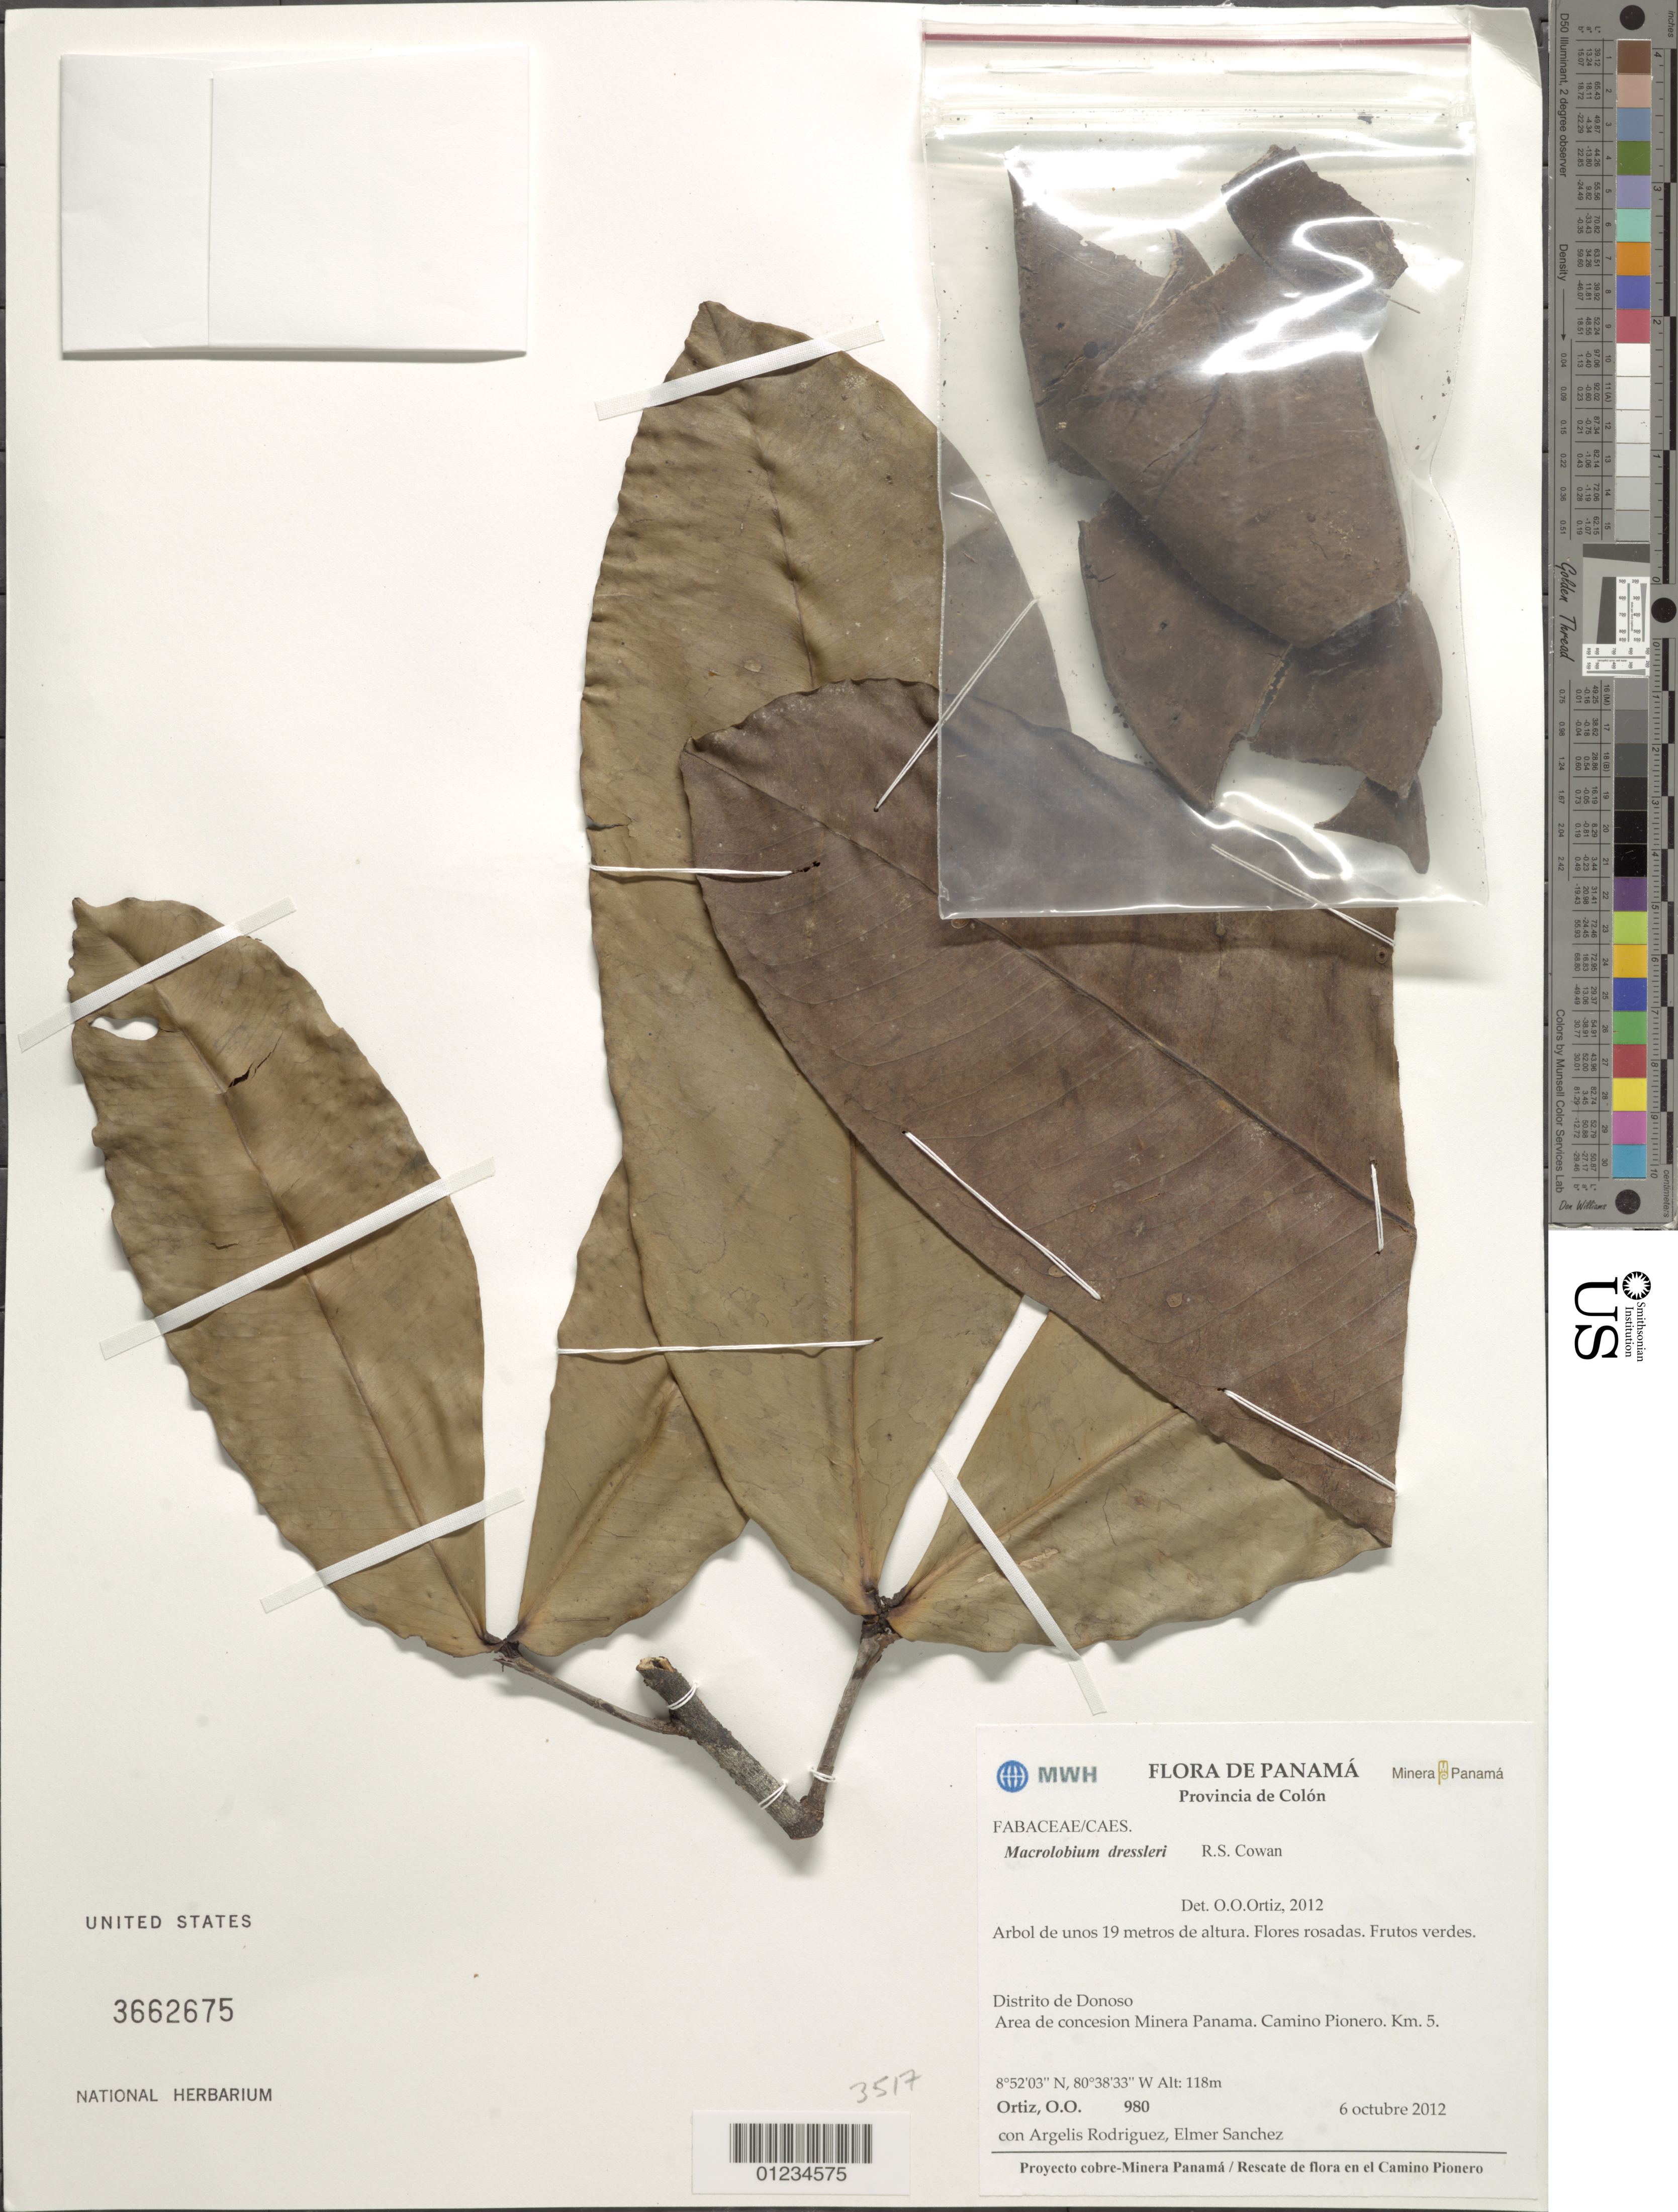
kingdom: Plantae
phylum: Tracheophyta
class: Magnoliopsida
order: Fabales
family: Fabaceae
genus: Macrolobium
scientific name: Macrolobium dressleri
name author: R.S. Cowan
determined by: Ortiz, O. O.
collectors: O. O. Ortiz, A. Rodriguez & E. Sanchez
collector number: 980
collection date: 2012-10-06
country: Panama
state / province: Colón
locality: Distrito de Donoso. Area de concesion Minera Panama. Camino Pionero. Km. 5.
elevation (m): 118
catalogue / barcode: US 3662675